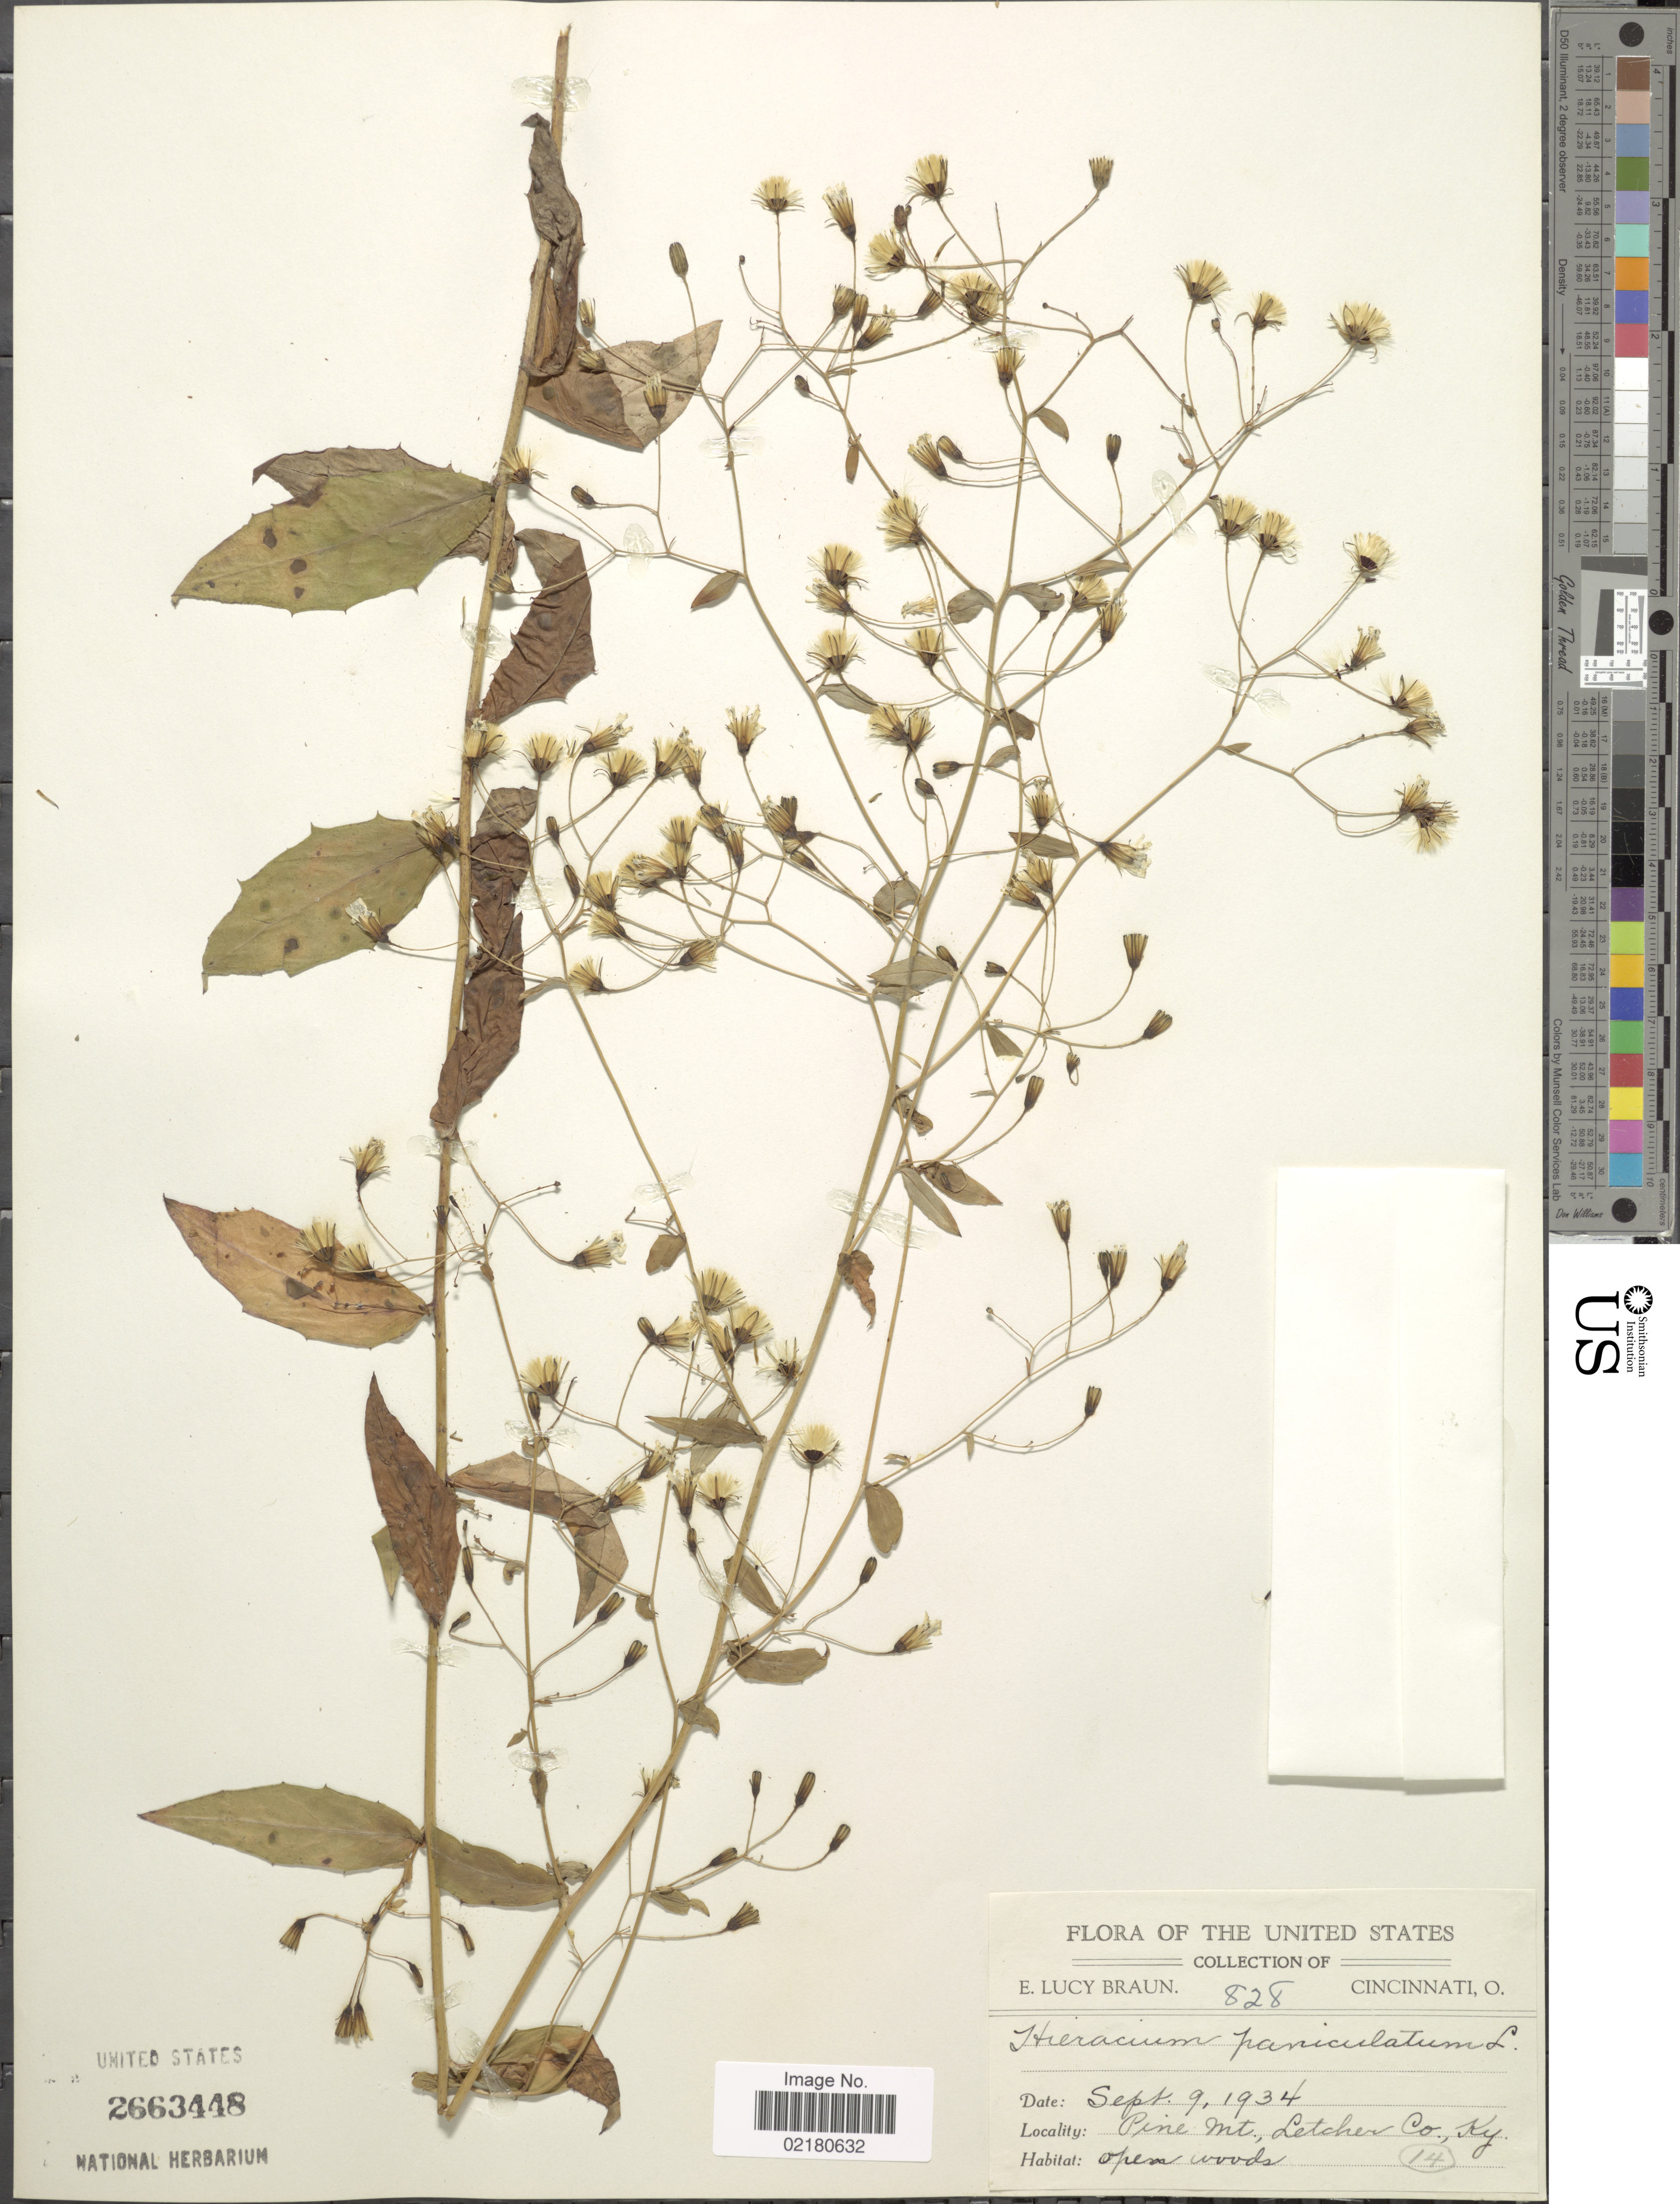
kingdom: Plantae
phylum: Tracheophyta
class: Magnoliopsida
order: Asterales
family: Asteraceae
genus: Hieracium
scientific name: Hieracium paniculatum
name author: L.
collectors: E. L. Braun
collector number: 828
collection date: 1934-09-09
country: United States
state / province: Kentucky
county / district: Letcher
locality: The United States, Pine Mt, Letcher Co., Ky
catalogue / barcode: US 2663448